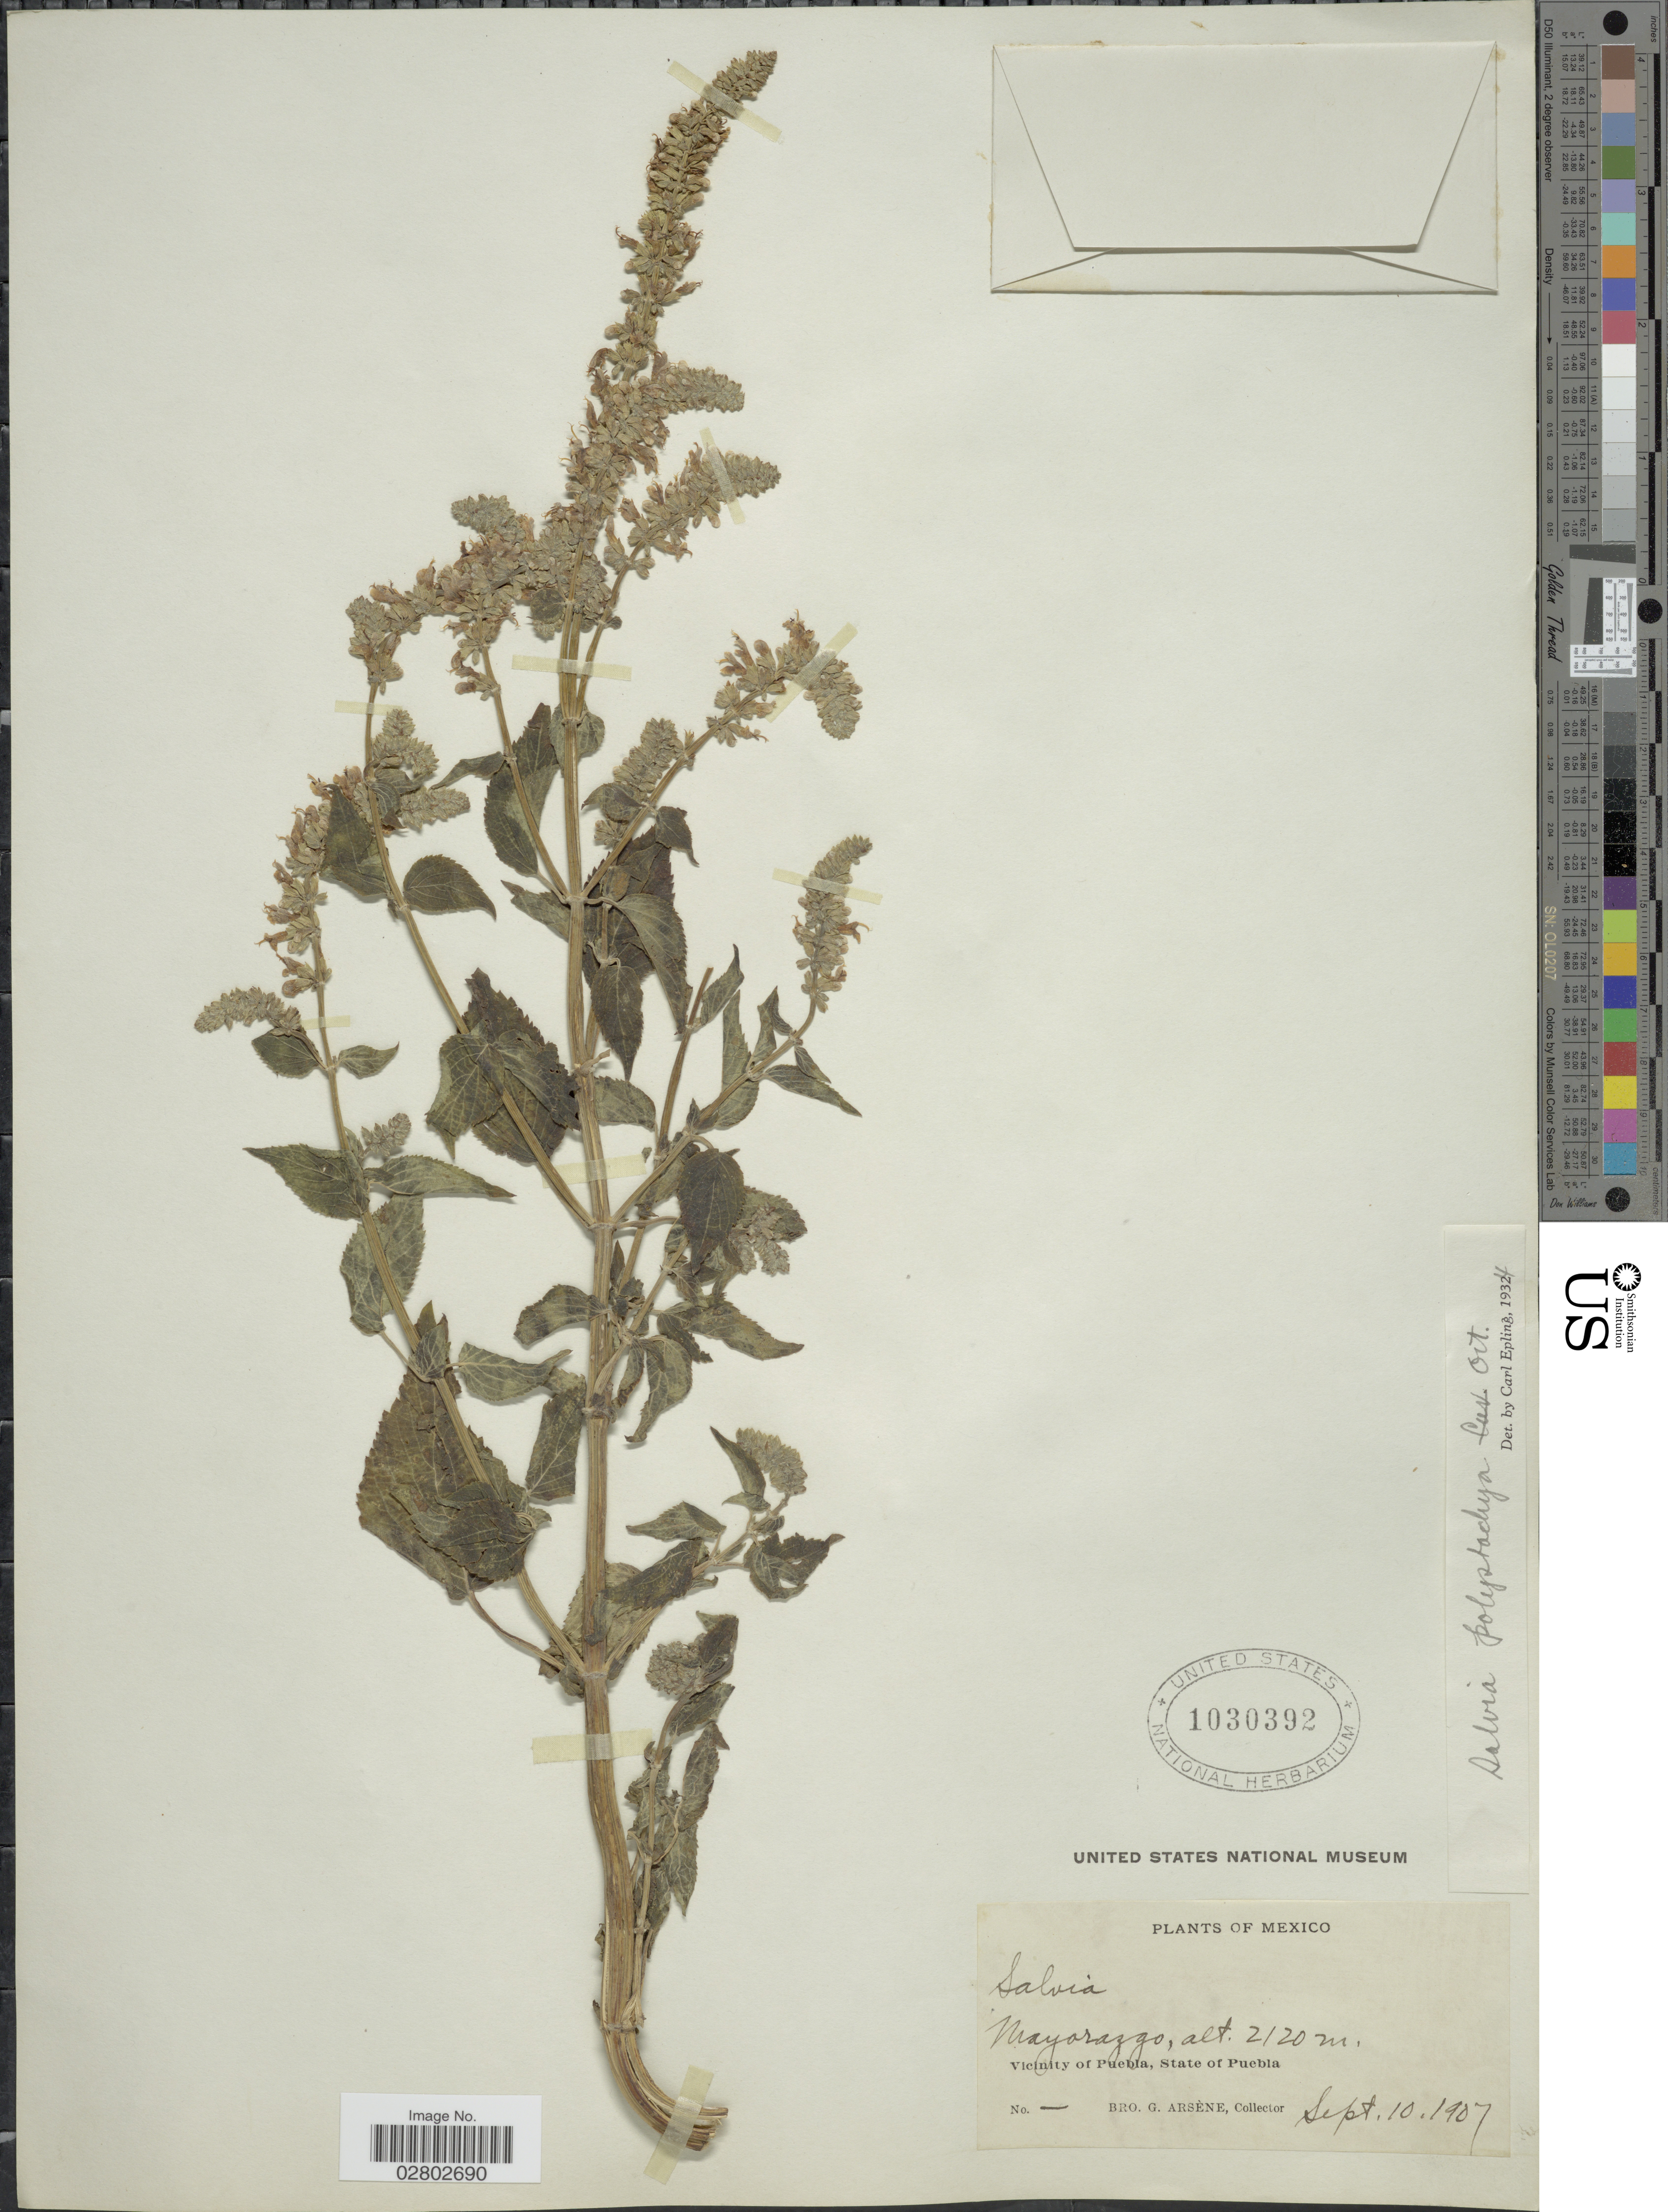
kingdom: Plantae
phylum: Tracheophyta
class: Magnoliopsida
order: Lamiales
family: Lamiaceae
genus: Salvia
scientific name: Salvia polystachya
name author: Cav.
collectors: Bro. G. Arsène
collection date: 1907-09-10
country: Mexico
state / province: Puebla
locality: Mayorazgo, Vicinity of Puebla.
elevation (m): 2120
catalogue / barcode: US 1030392